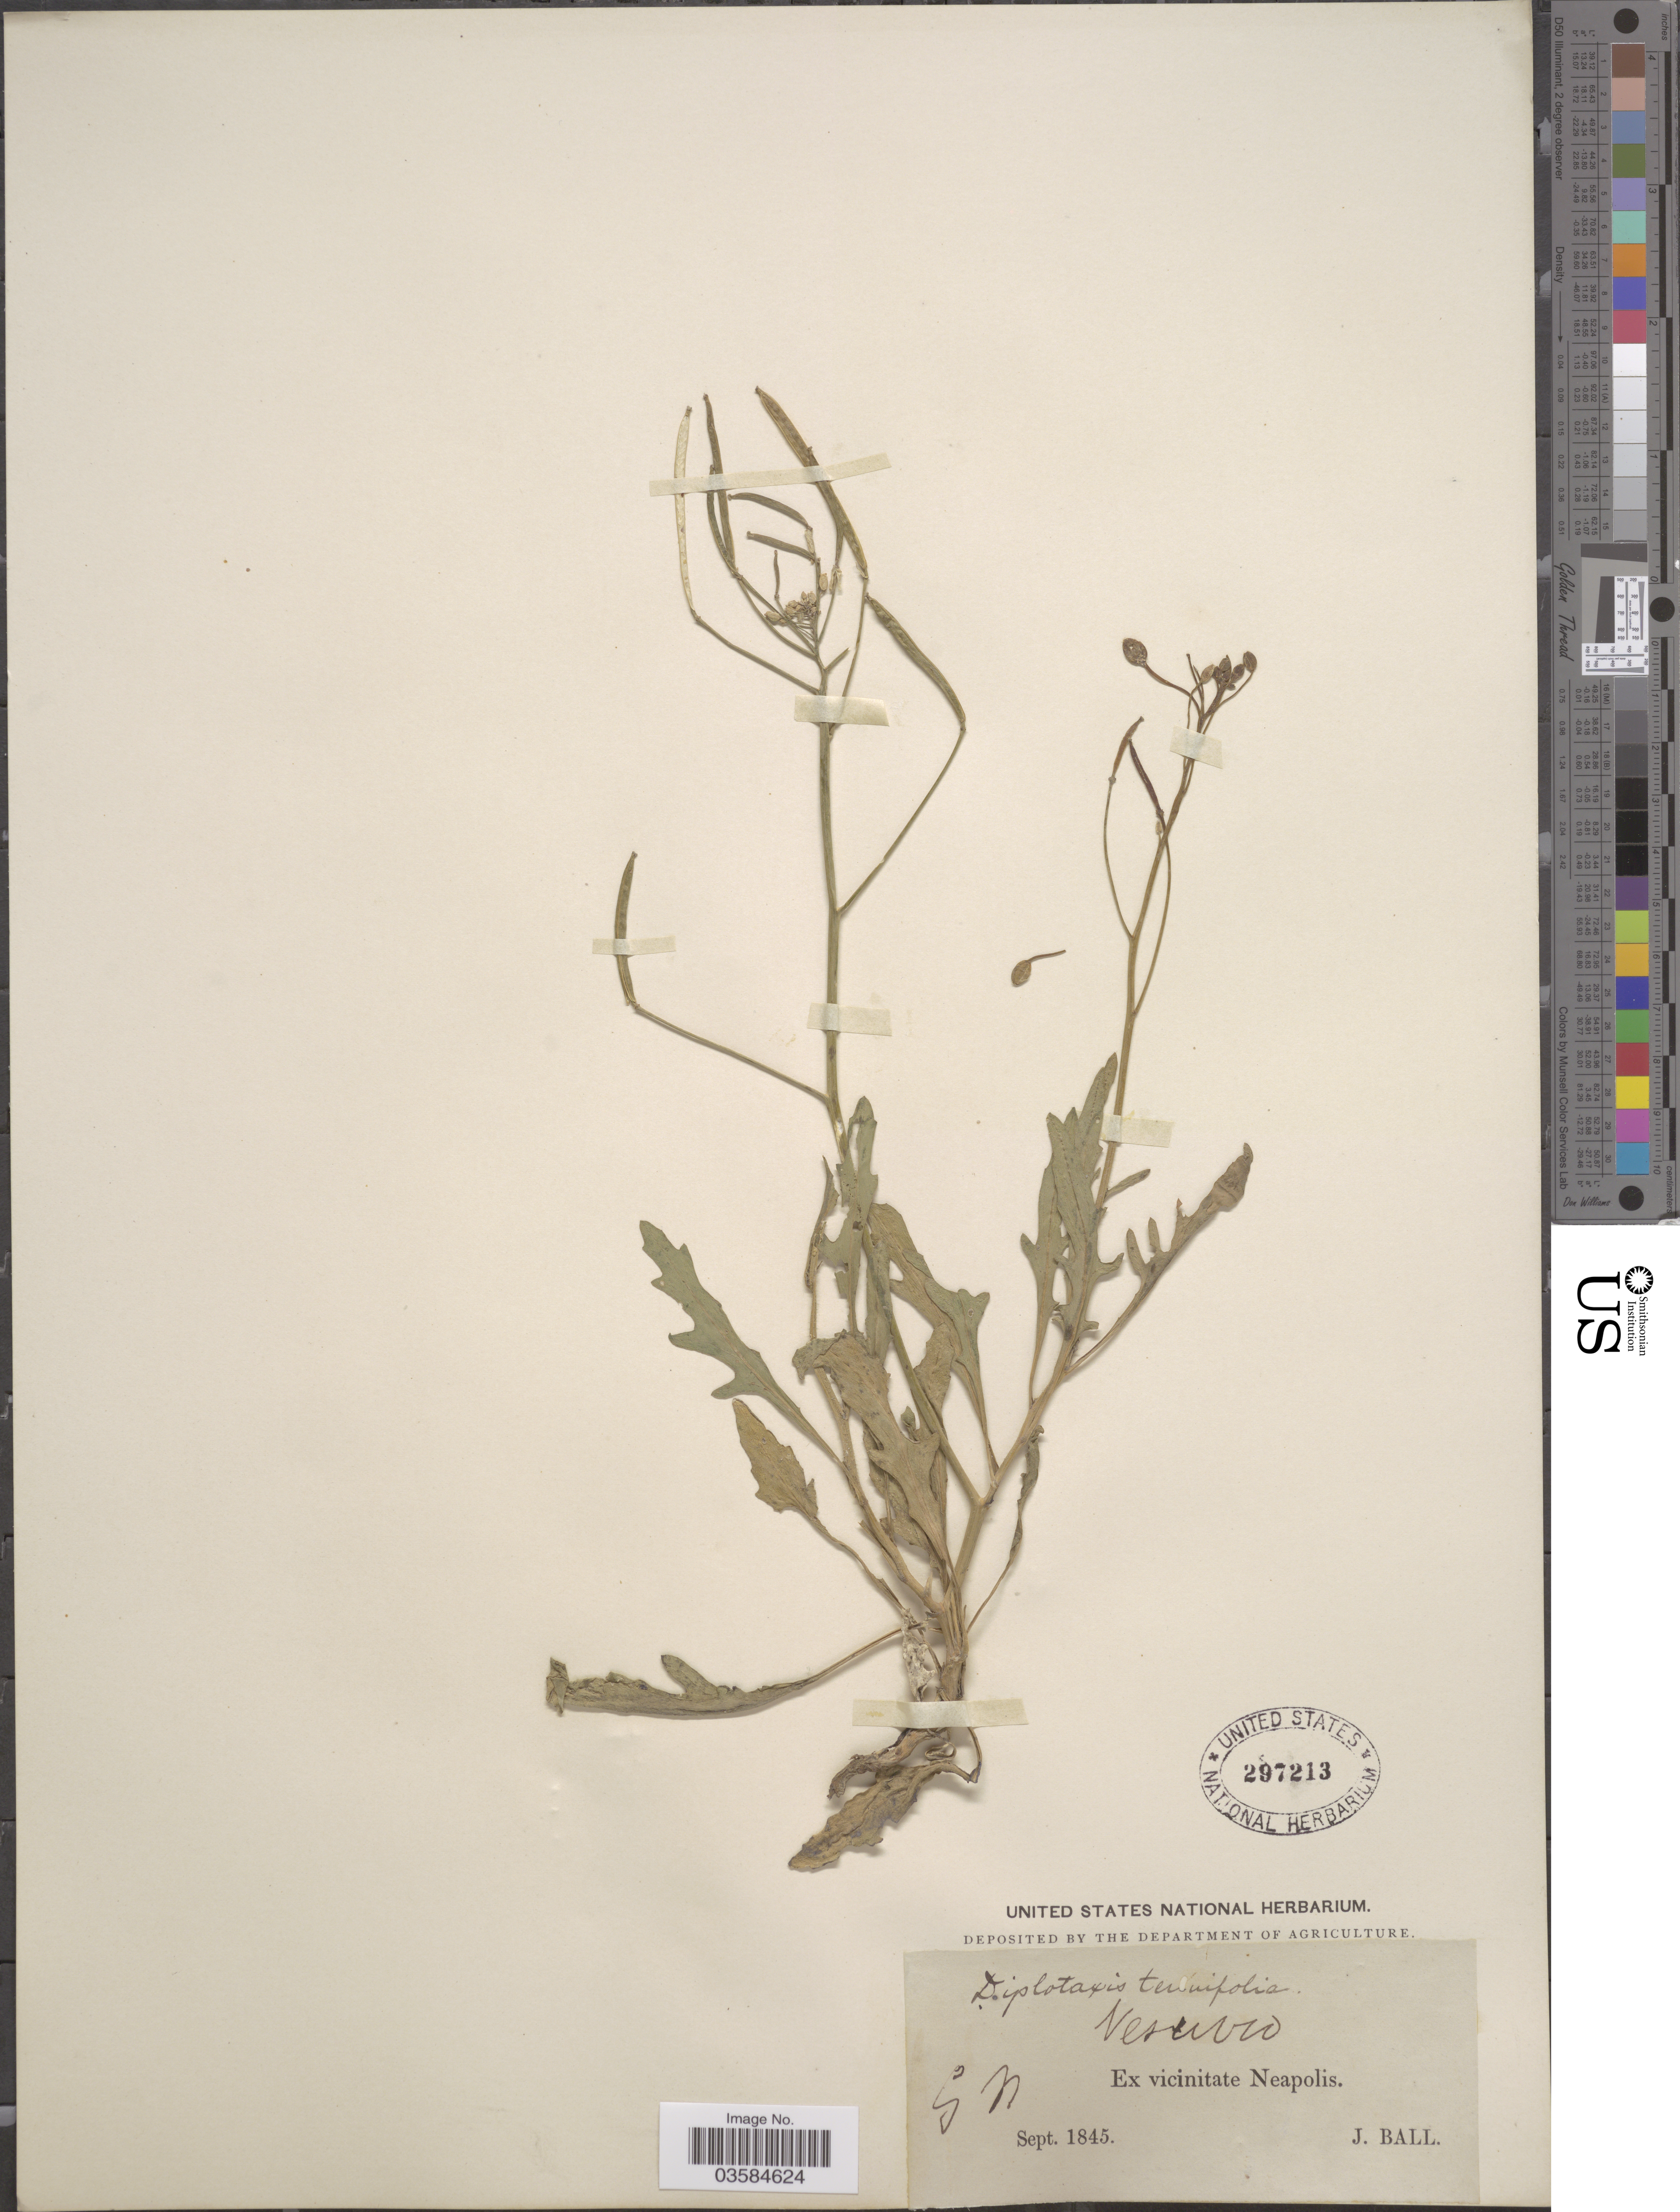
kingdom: Plantae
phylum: Tracheophyta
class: Magnoliopsida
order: Brassicales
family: Brassicaceae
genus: Diplotaxis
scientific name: Diplotaxis tenuifolia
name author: (L.) DC.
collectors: J. Ball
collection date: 1845-09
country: Italy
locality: Ex vicinitate Neapolis. Nesuvu G N [unsure placement]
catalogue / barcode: US 297213